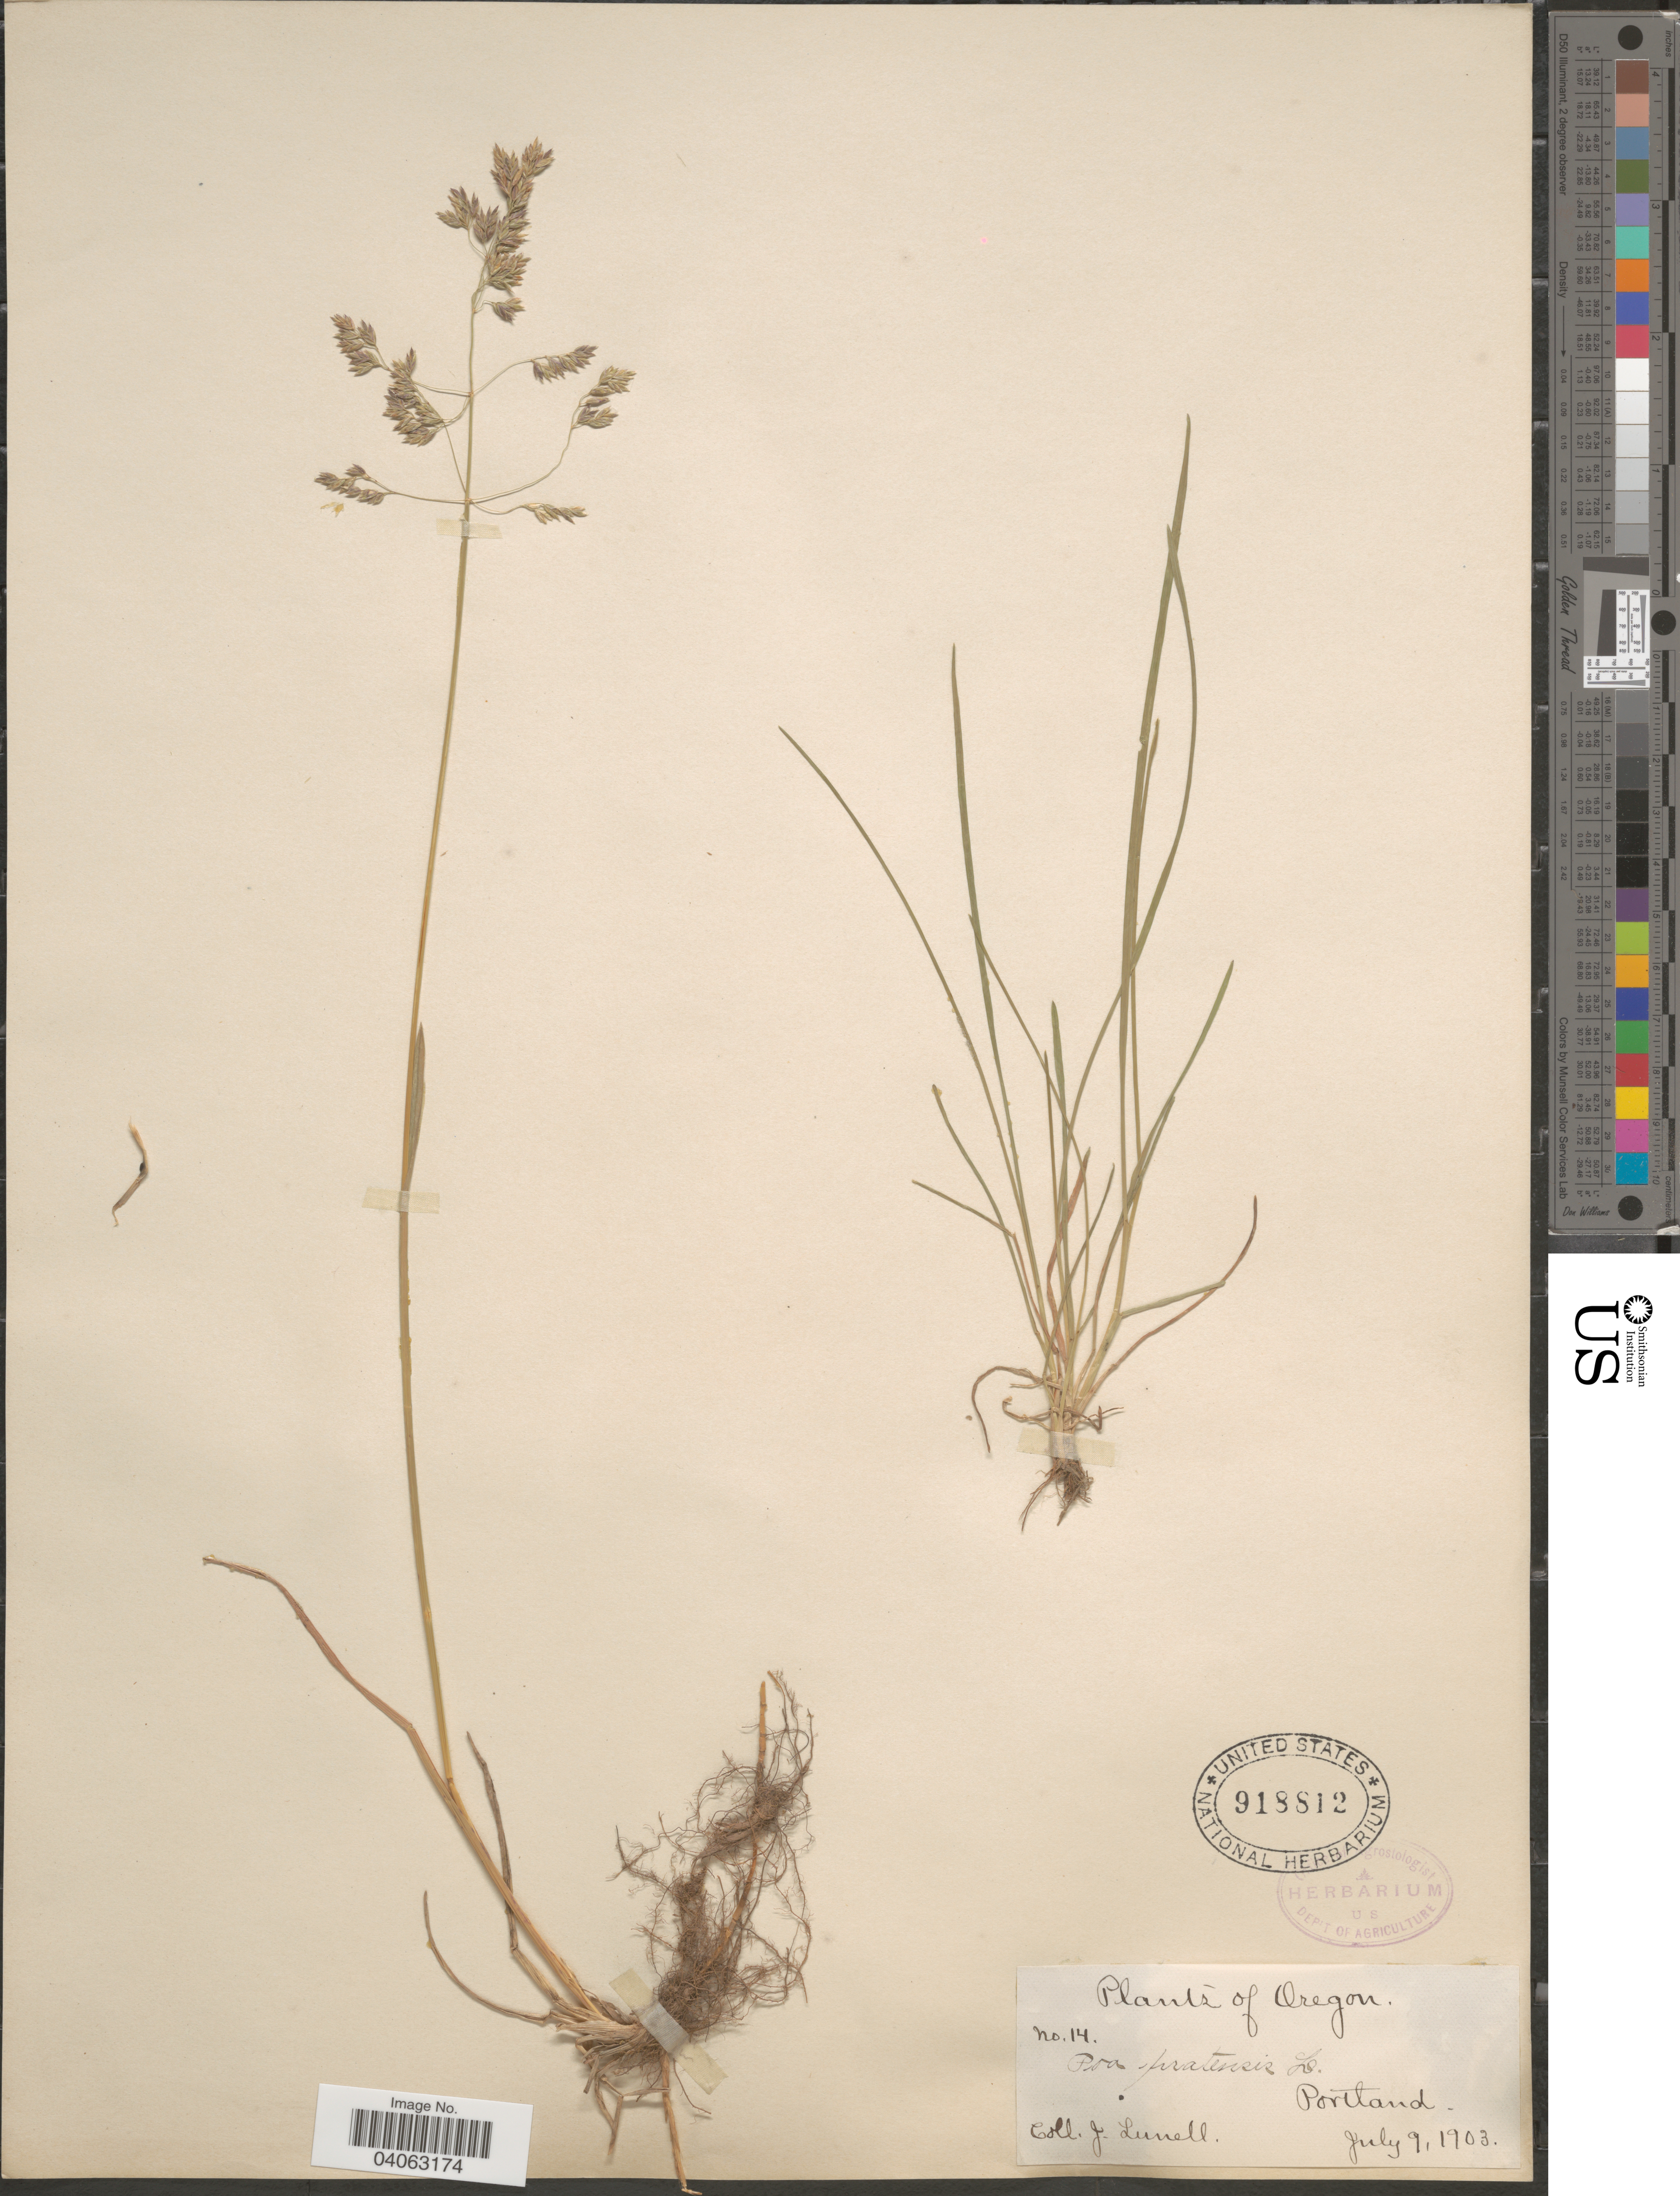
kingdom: Plantae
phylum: Tracheophyta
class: Liliopsida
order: Poales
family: Poaceae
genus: Poa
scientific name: Poa pratensis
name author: L.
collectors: J. Lunell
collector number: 14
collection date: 1903-07-09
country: United States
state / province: Oregon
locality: Portland.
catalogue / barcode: US 918812